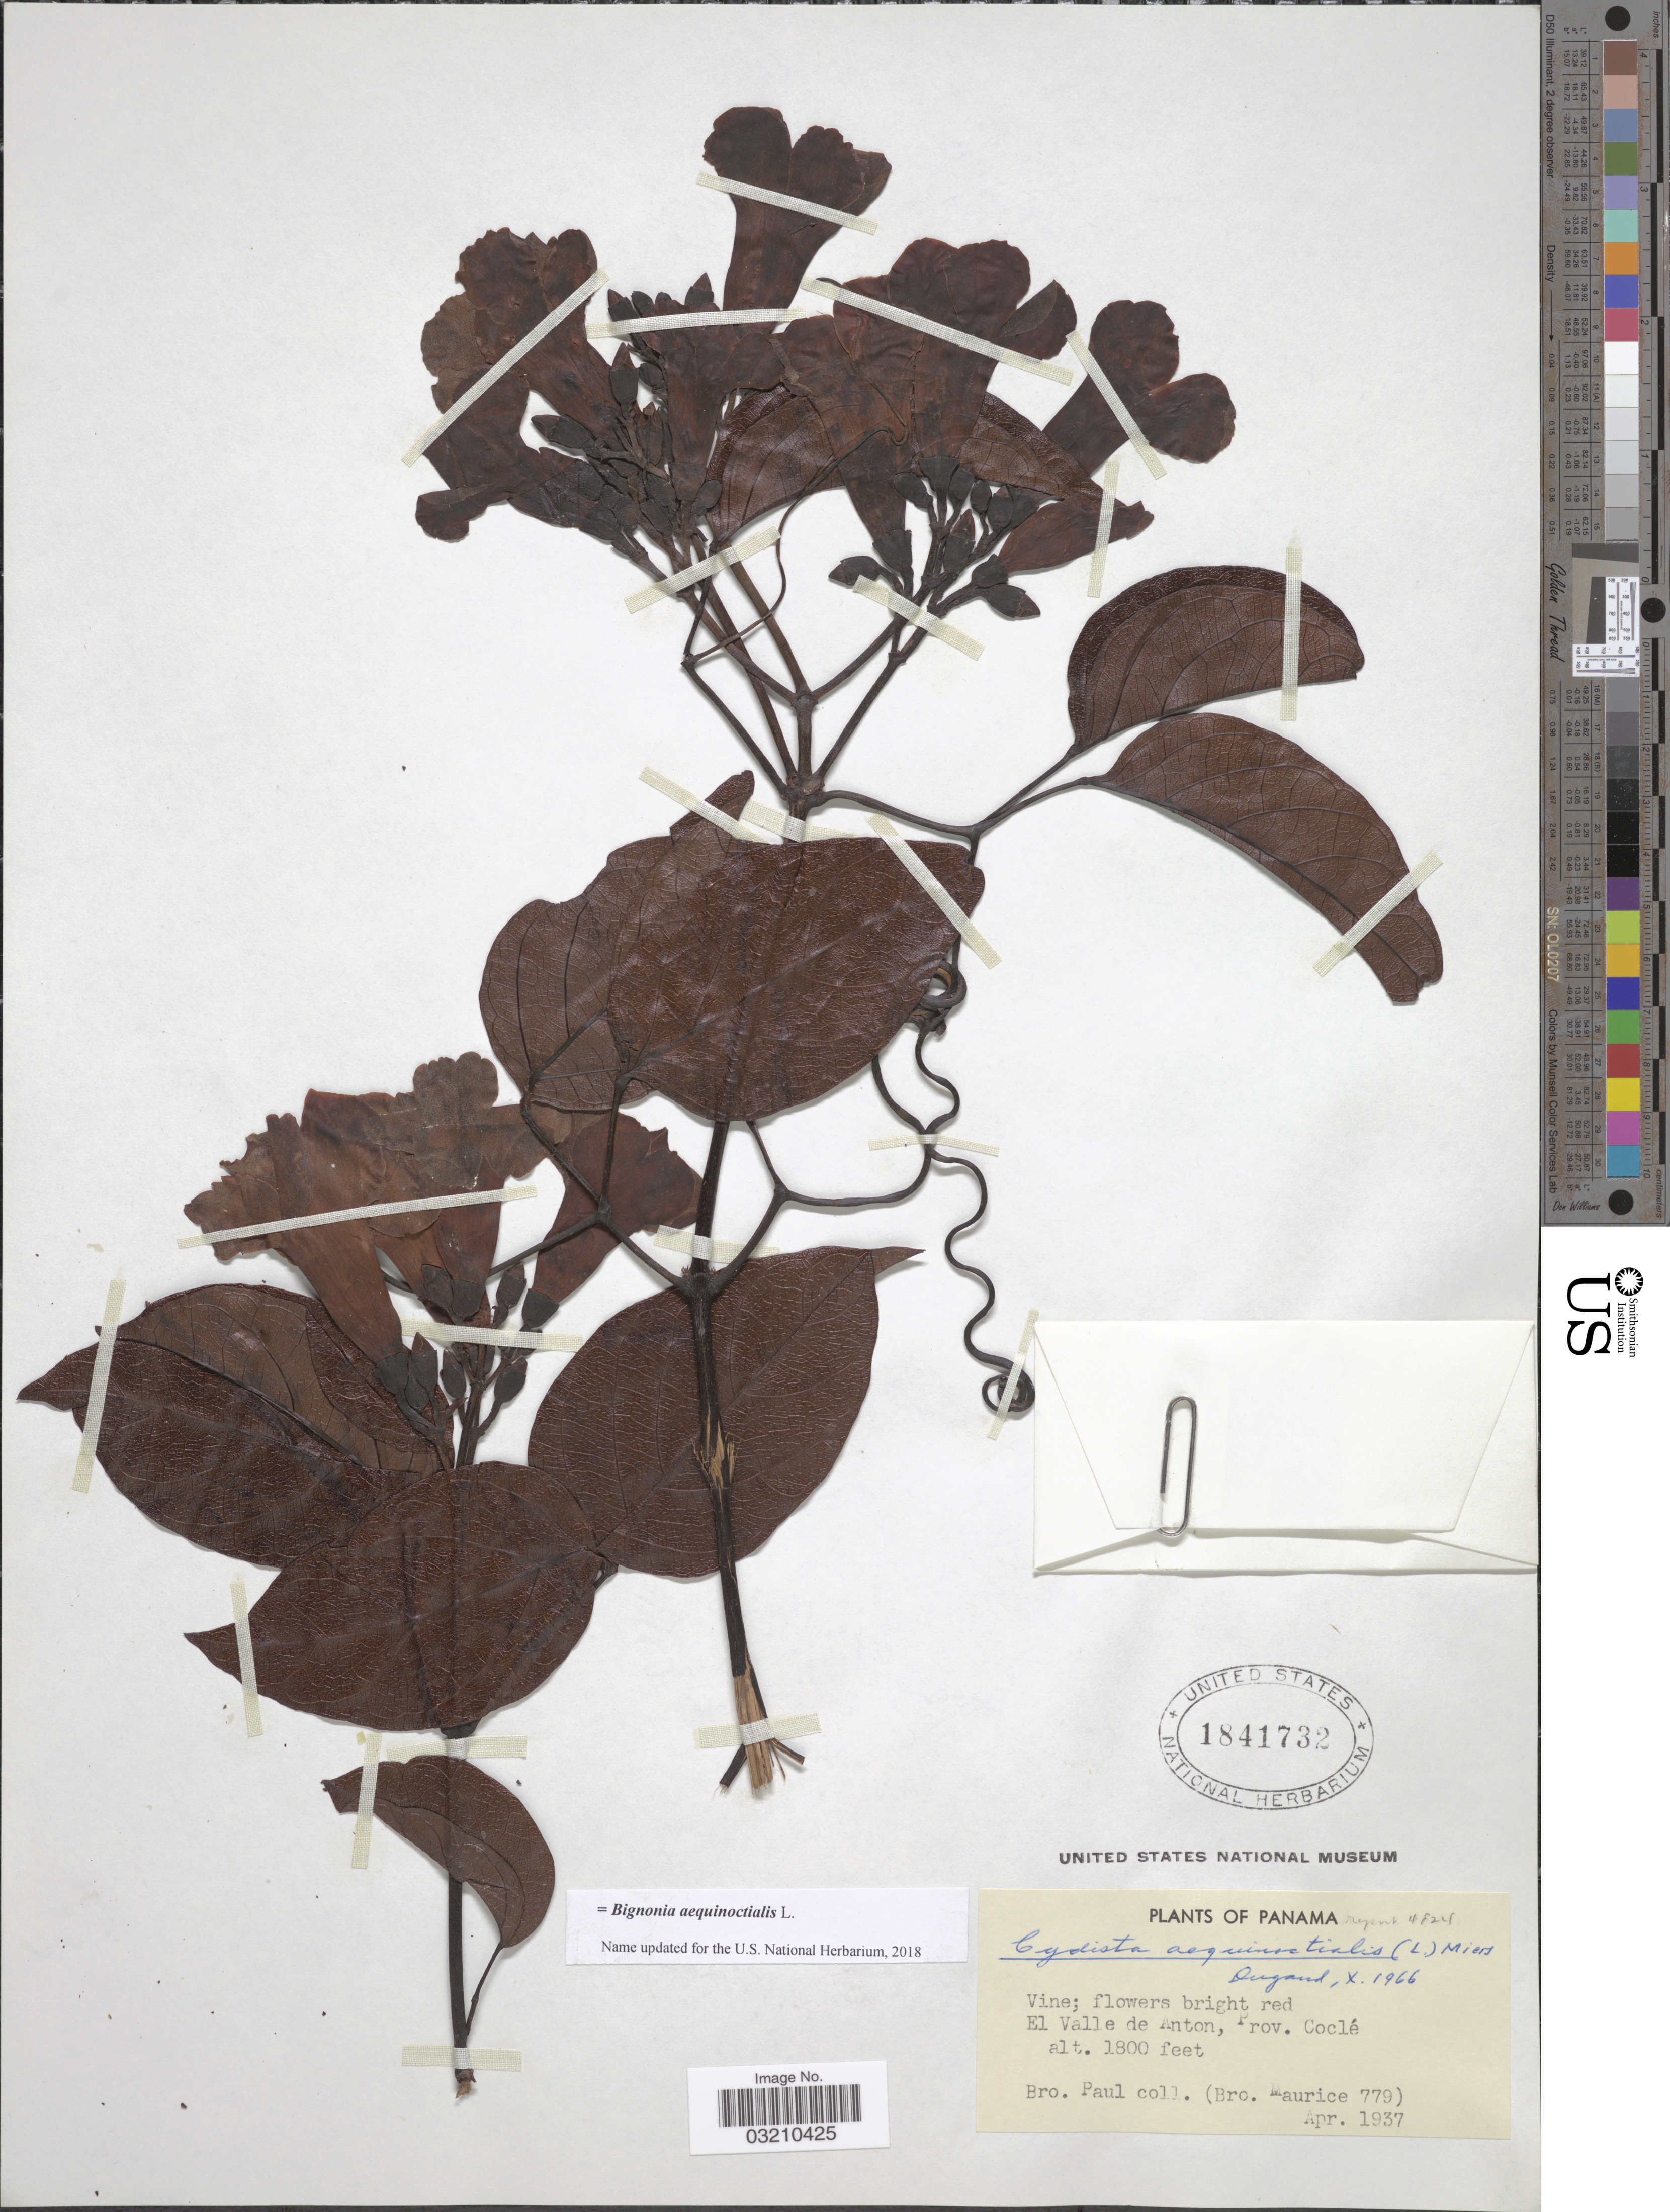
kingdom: Plantae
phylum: Tracheophyta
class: Magnoliopsida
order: Lamiales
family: Bignoniaceae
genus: Bignonia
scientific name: Bignonia aequinoctialis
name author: L.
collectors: B. Paul & B. Maurice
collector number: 779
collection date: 1937-04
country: Panama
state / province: Coclé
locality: El Valle de Anton.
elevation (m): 549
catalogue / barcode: US 1841732